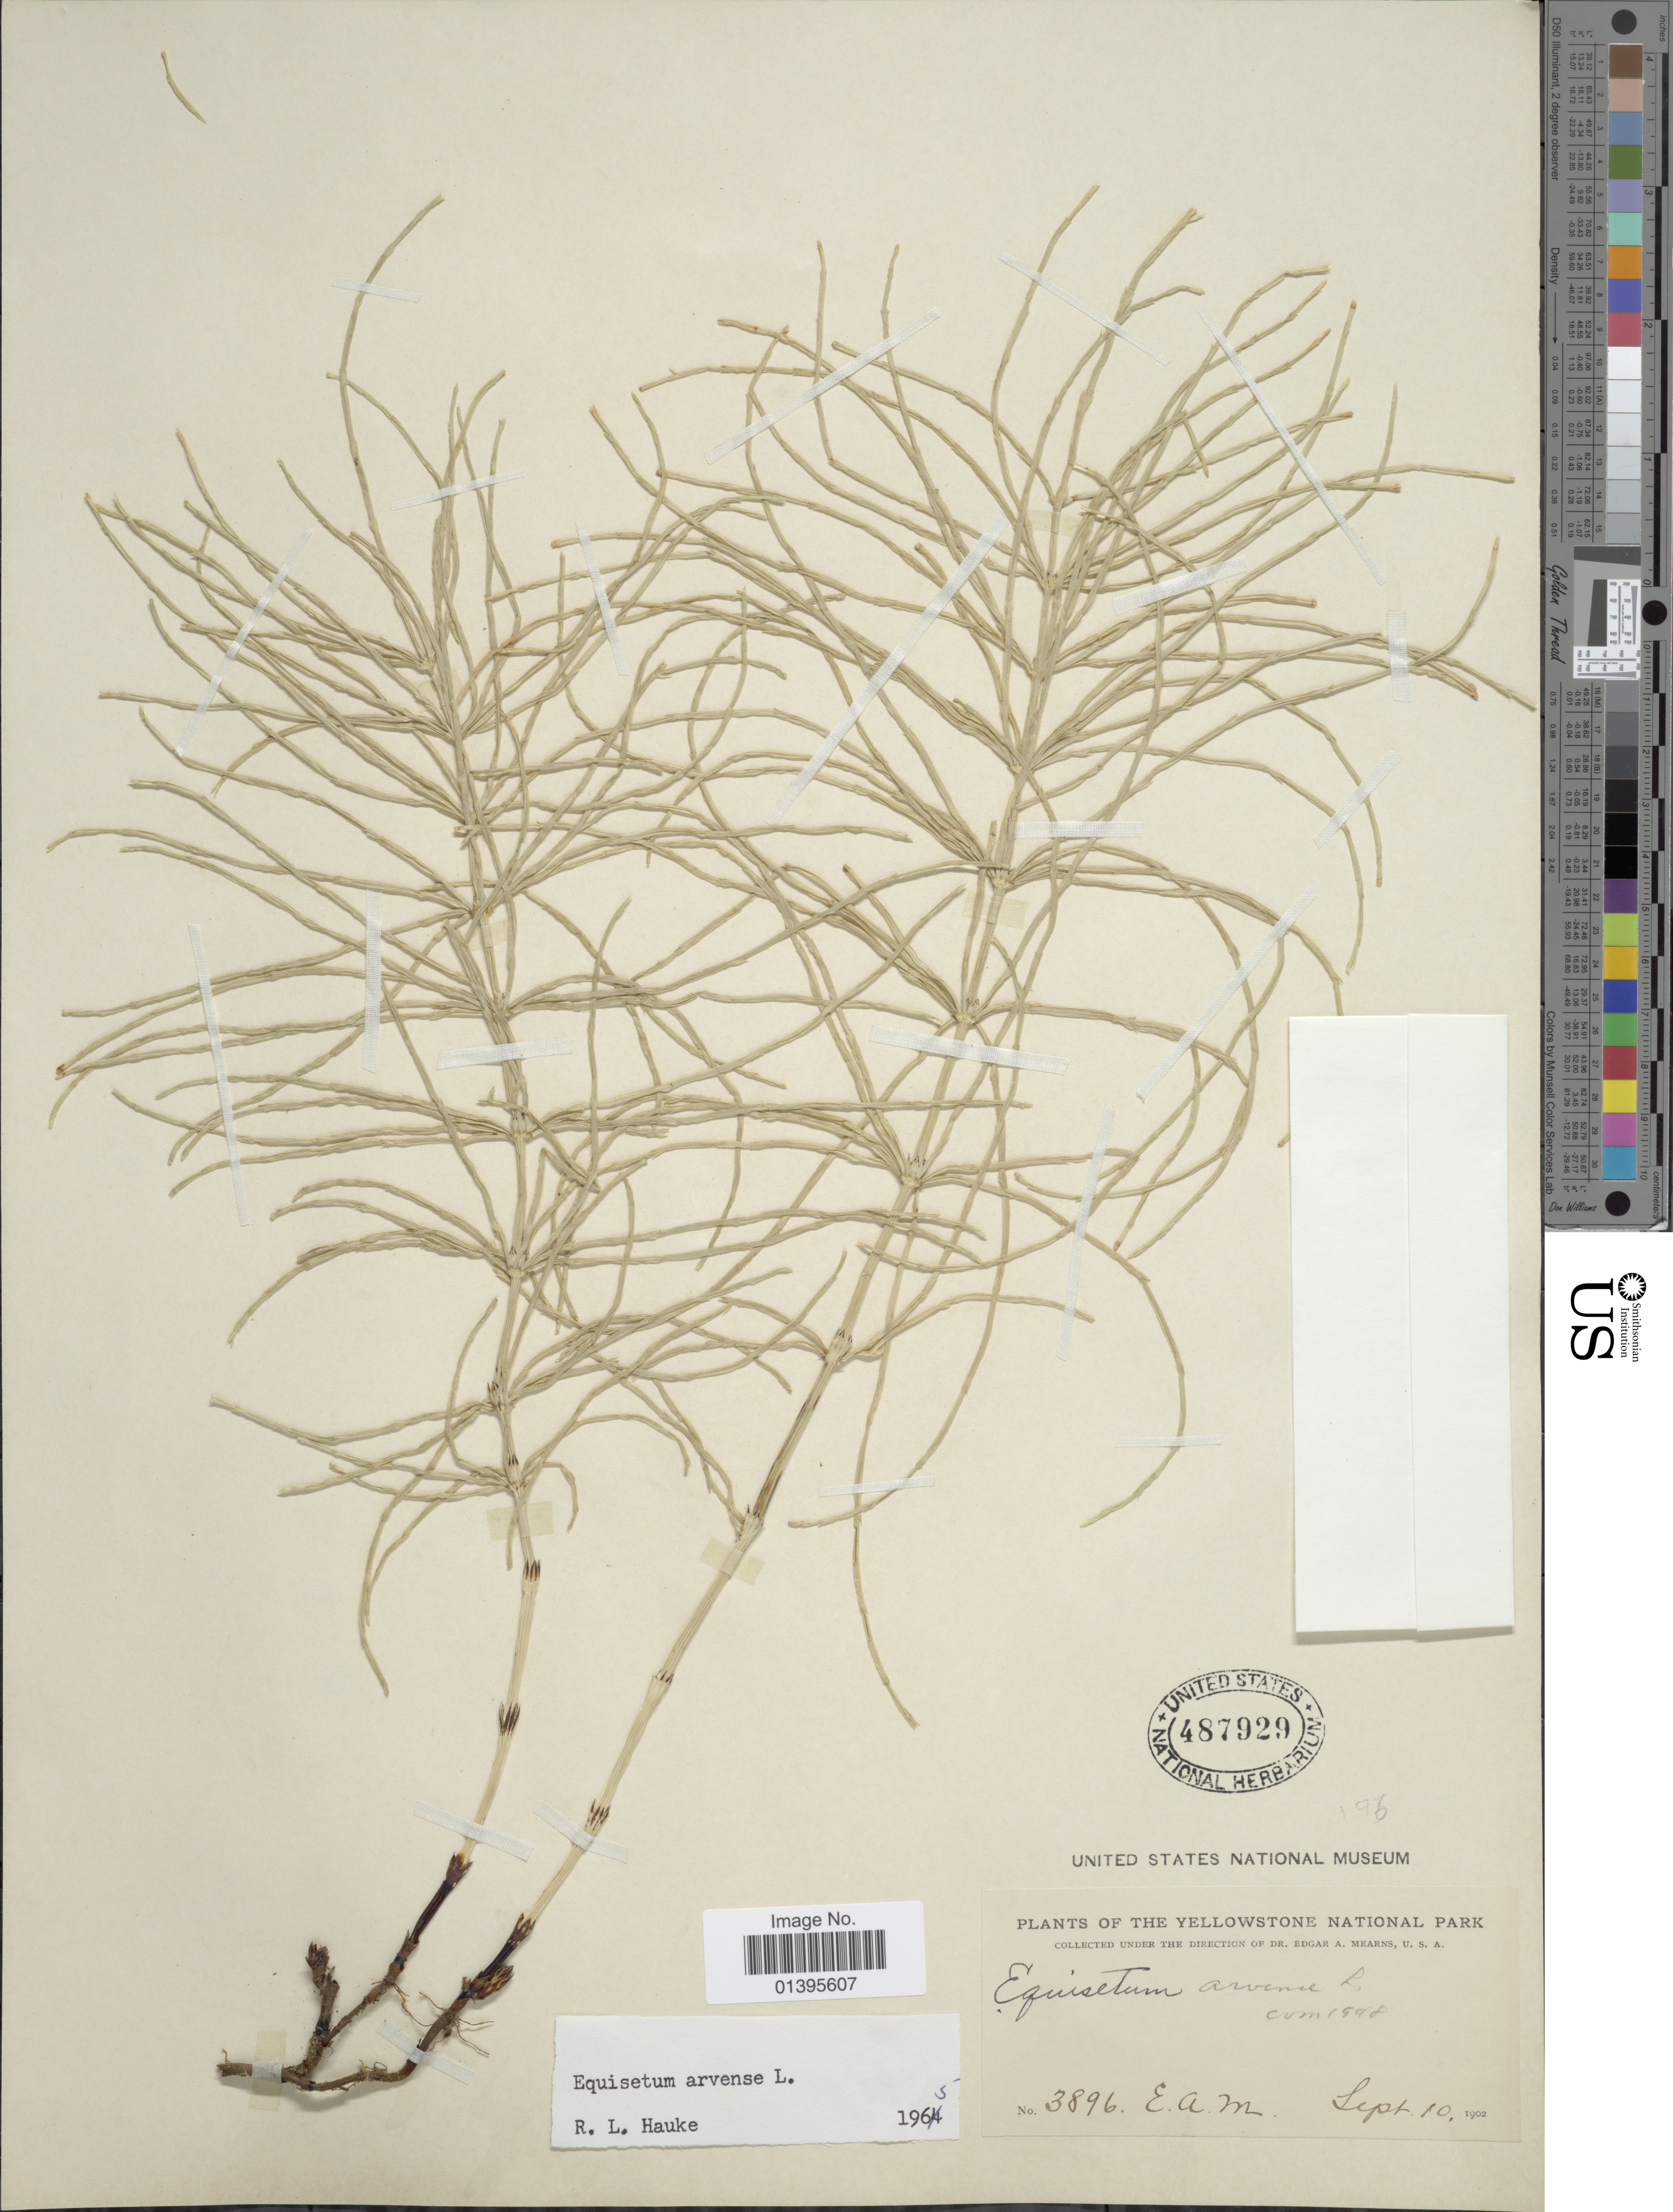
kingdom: Plantae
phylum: Tracheophyta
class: Polypodiopsida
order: Equisetales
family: Equisetaceae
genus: Equisetum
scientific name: Equisetum arvense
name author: L.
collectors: E. A. Mearns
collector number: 3896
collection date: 1902-09-10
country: United States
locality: Yellowstone National Park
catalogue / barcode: US 487929